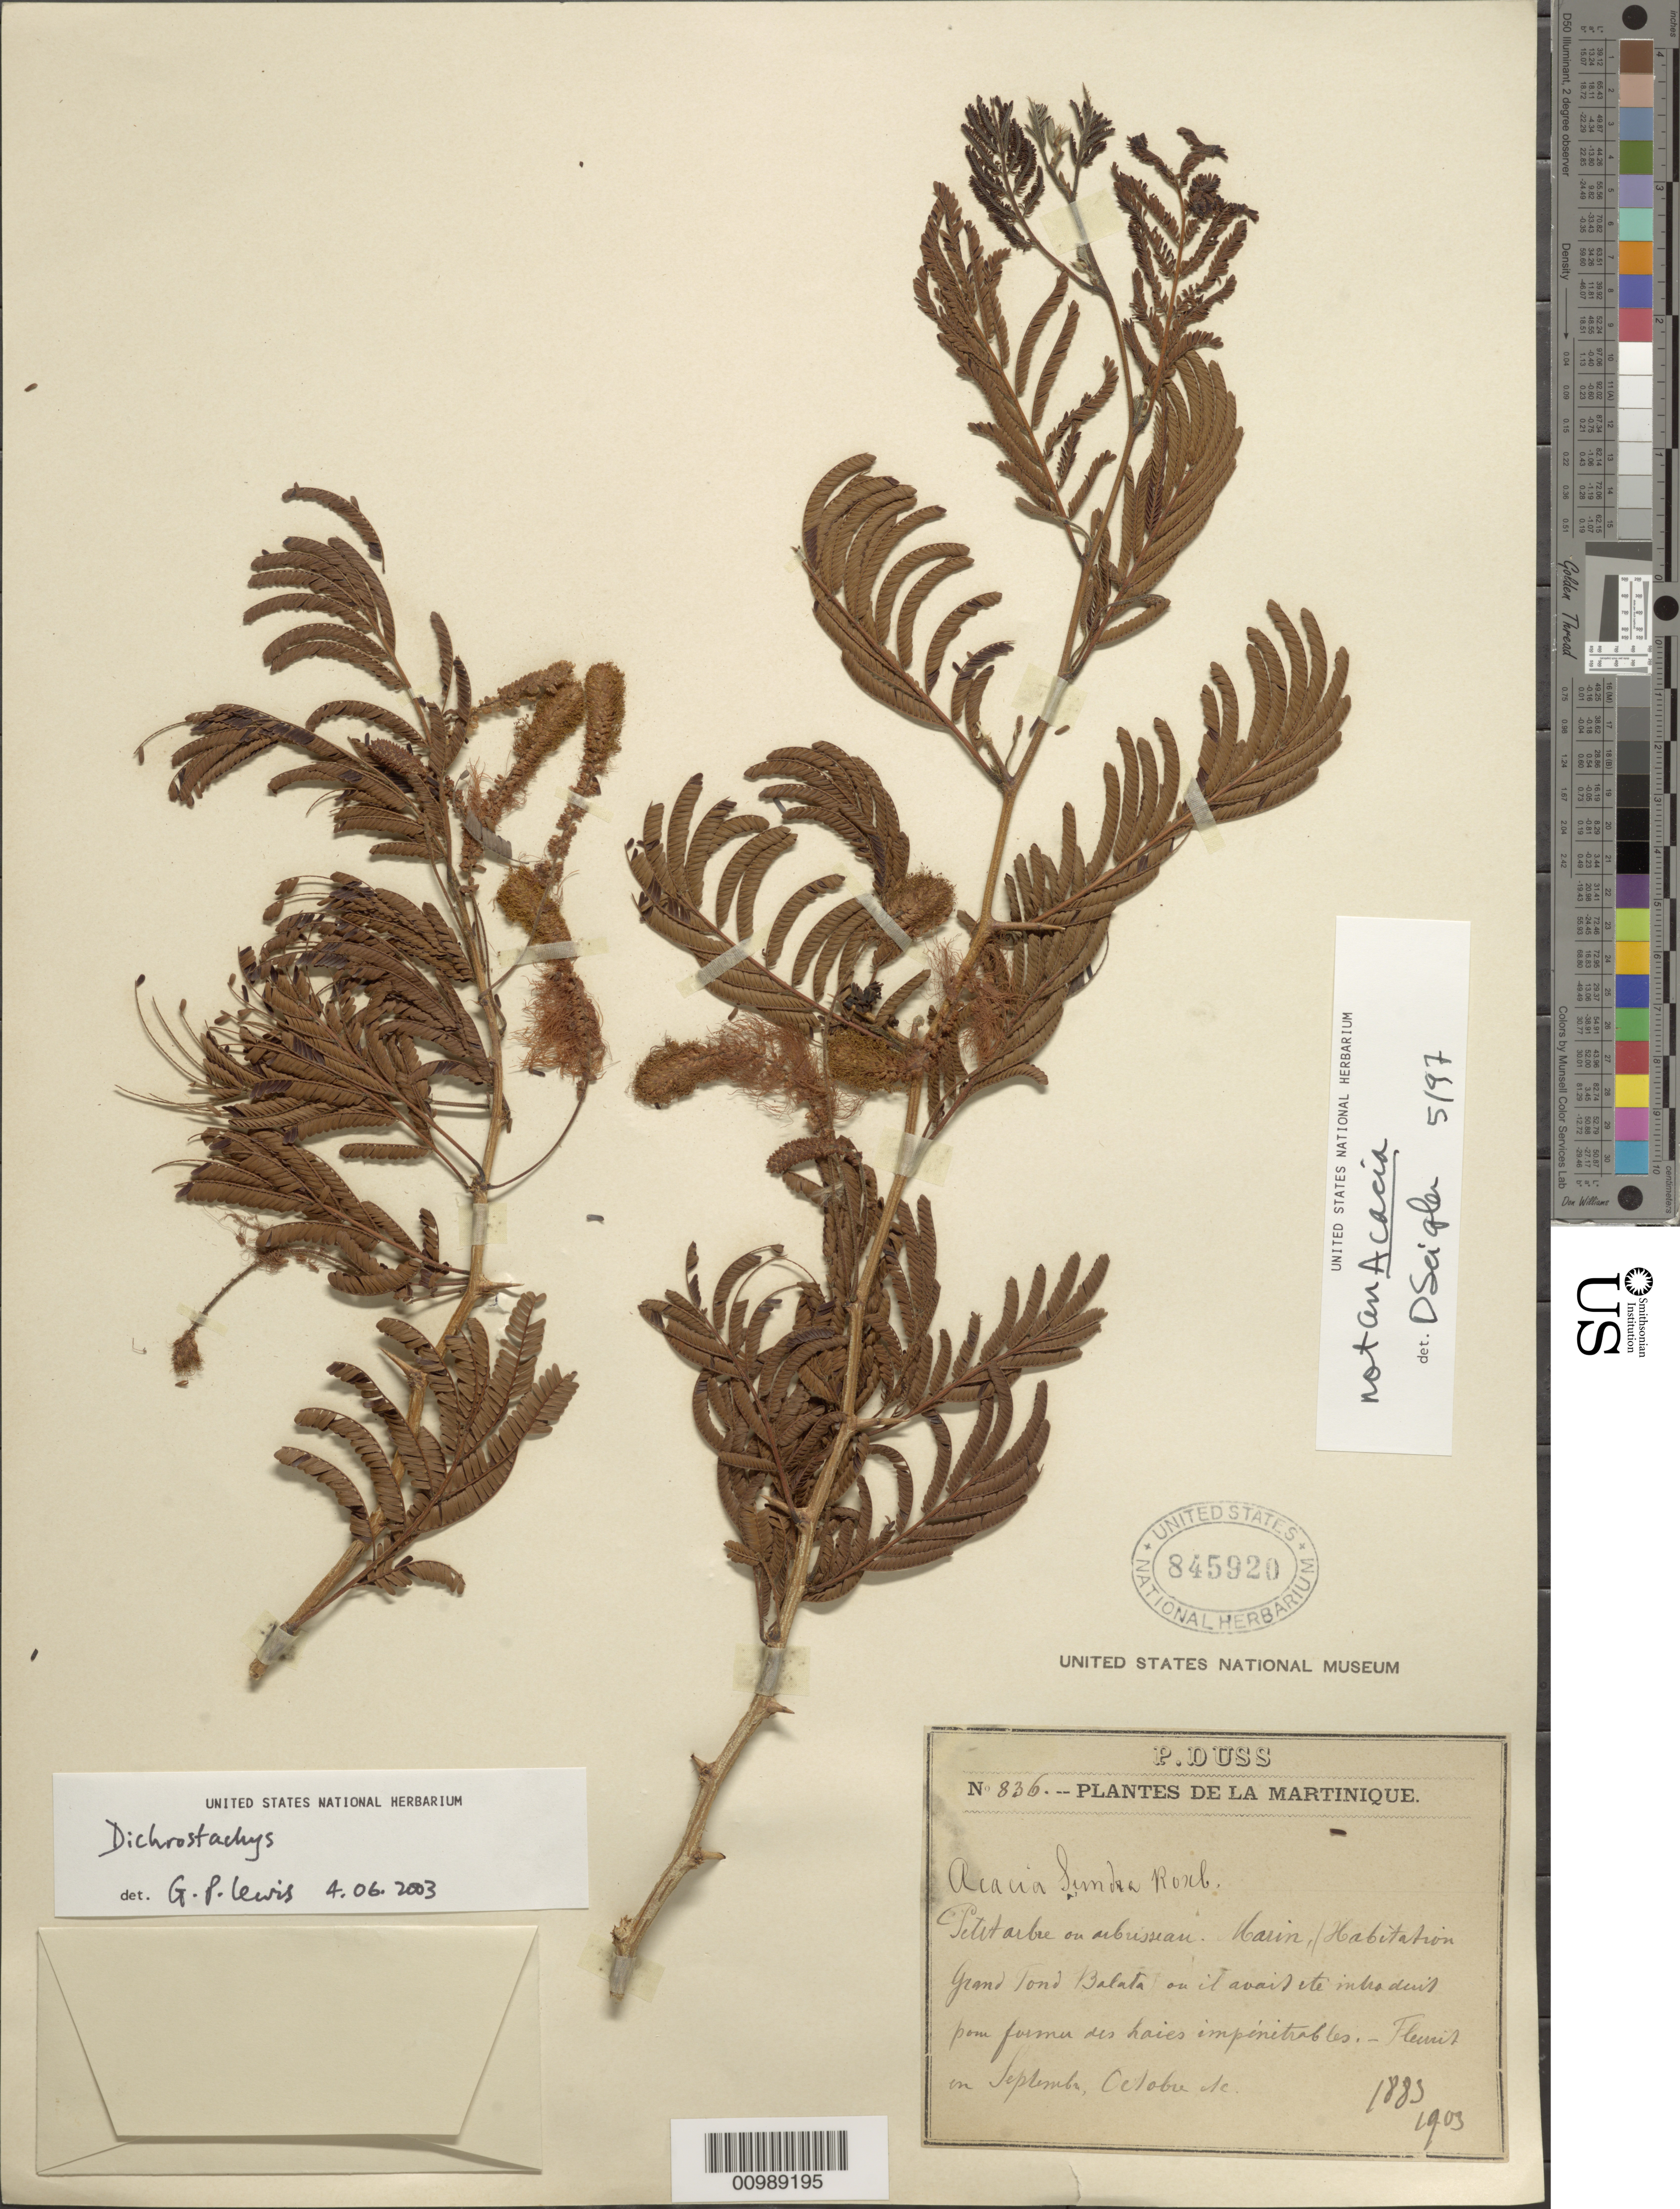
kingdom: Plantae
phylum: Tracheophyta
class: Magnoliopsida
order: Fabales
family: Fabaceae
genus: Dichrostachys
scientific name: Dichrostachys glomerata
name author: (Forssk.) Chiov.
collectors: Père Duss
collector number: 836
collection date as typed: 1883 to -- --- 1903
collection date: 1883/1903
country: Martinique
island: Martinique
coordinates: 0 N, 0 E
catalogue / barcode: US 845920